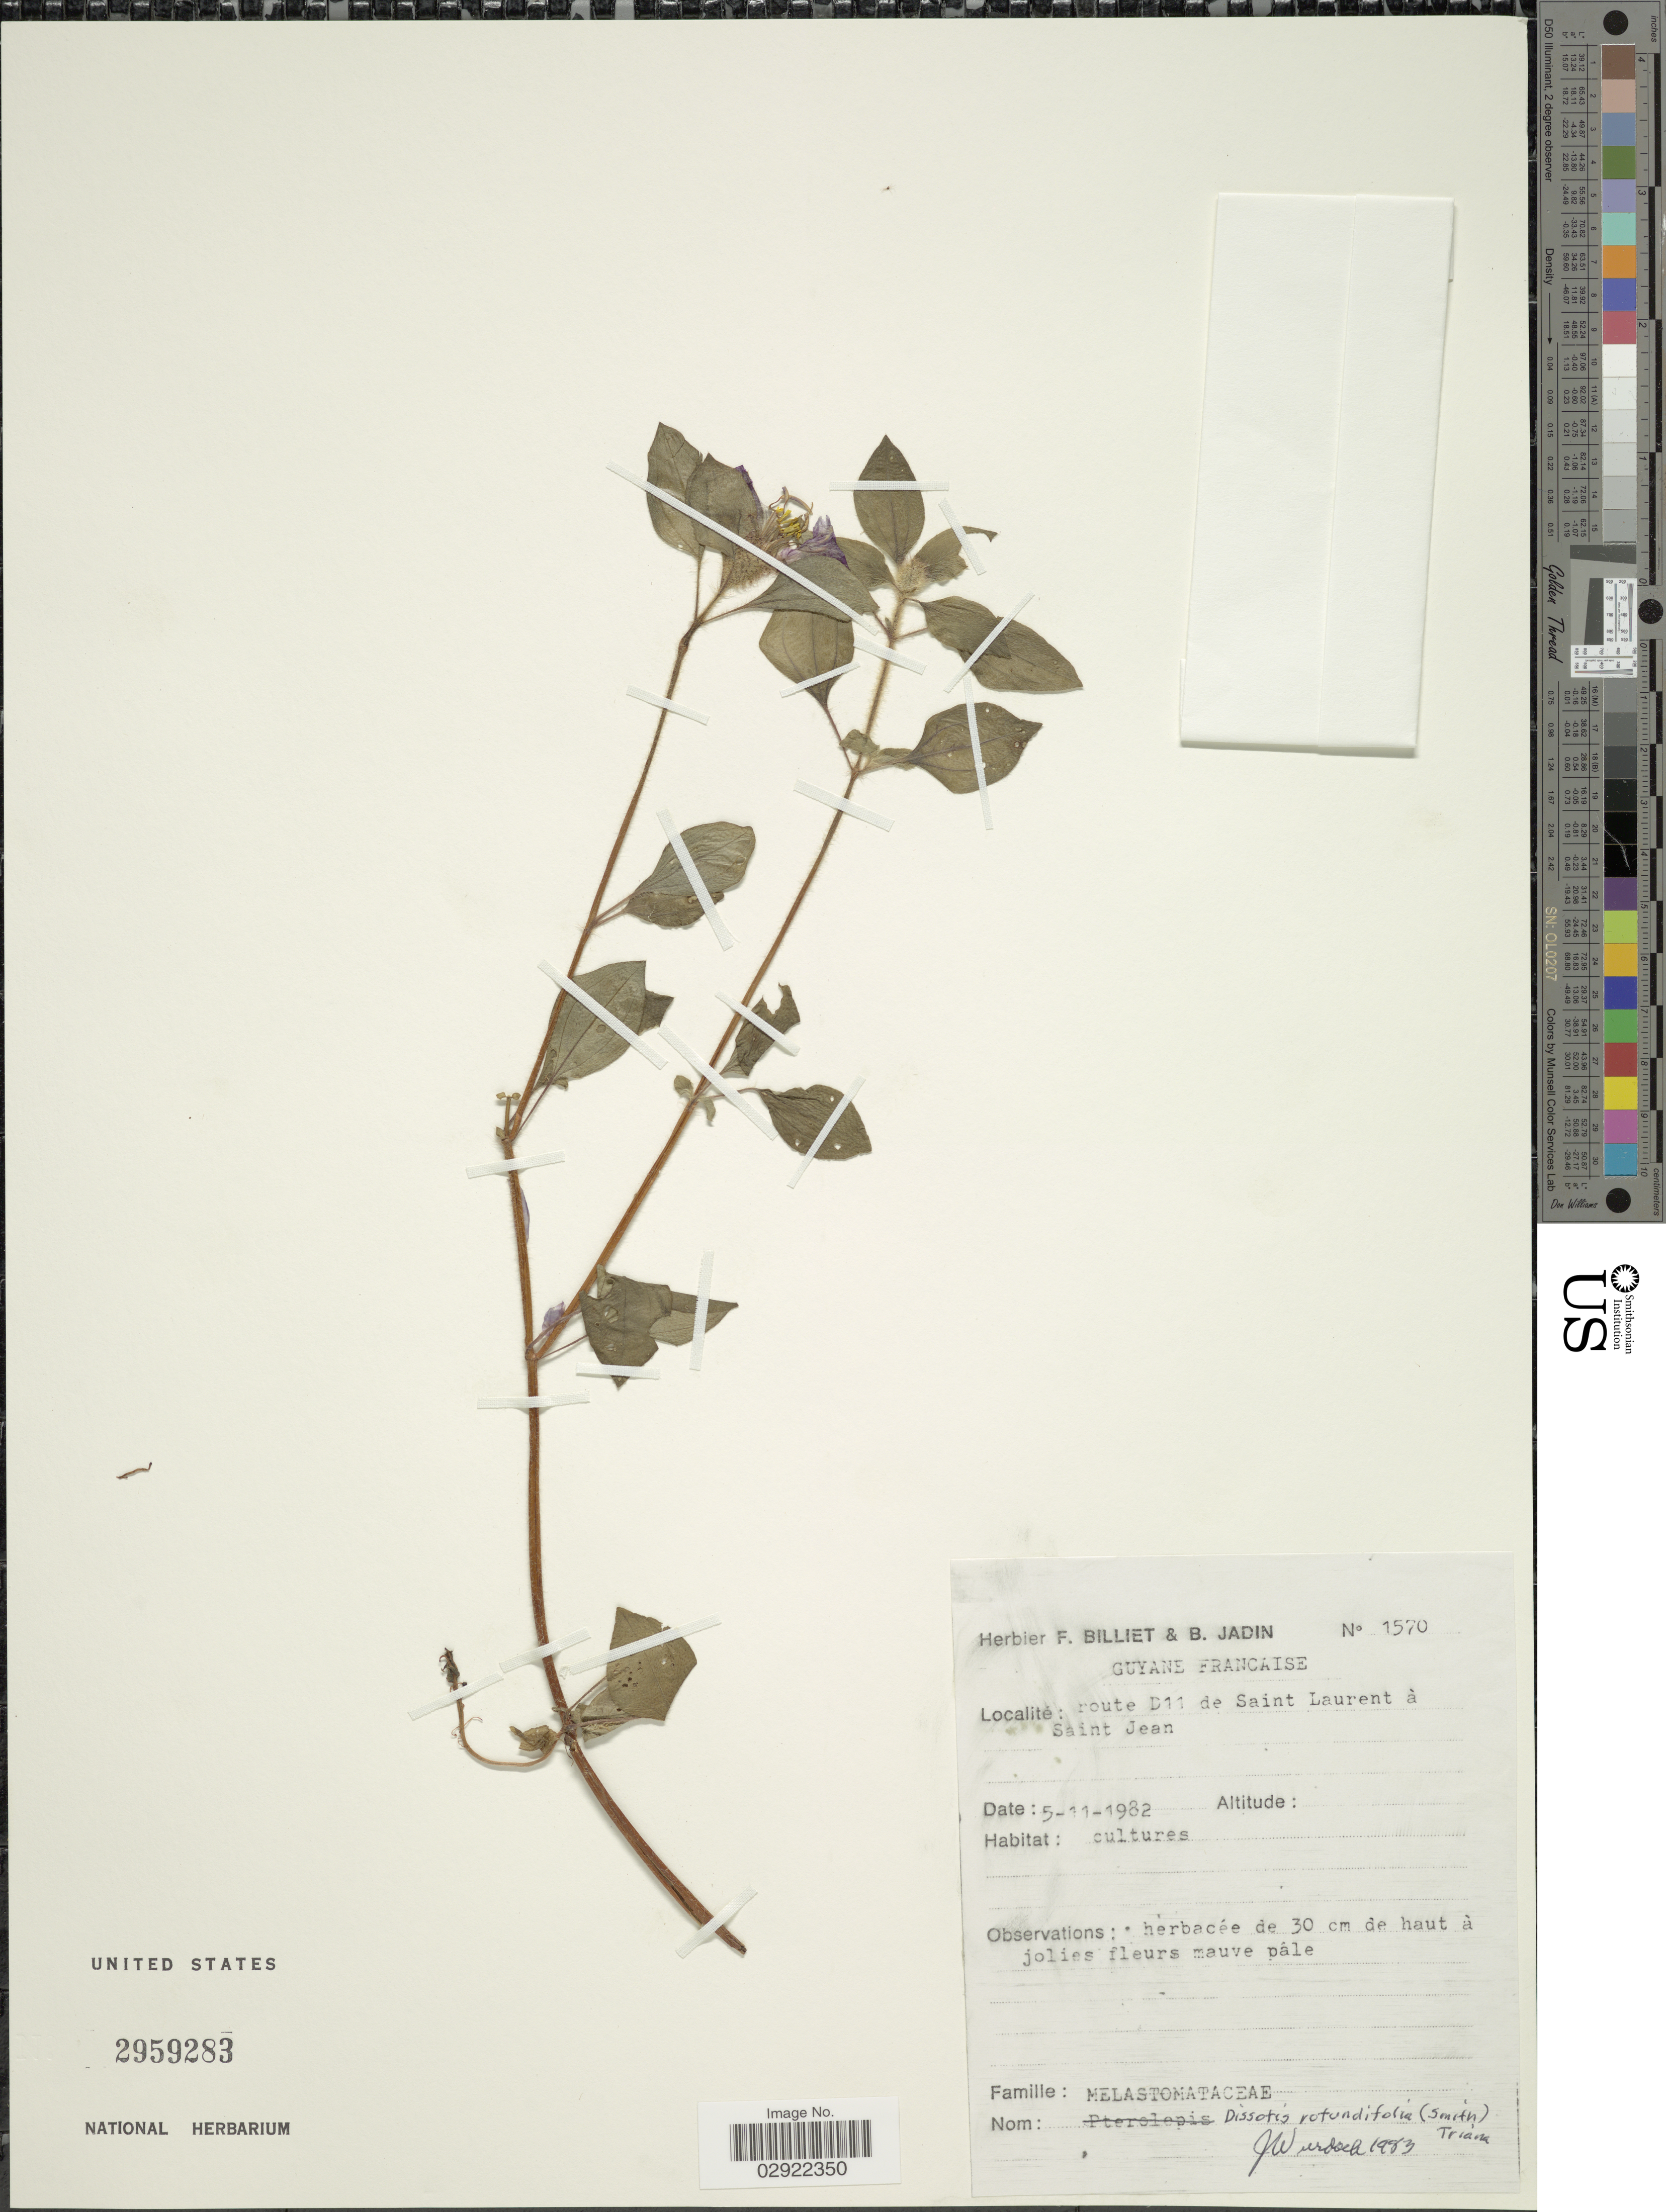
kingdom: Plantae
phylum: Tracheophyta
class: Magnoliopsida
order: Myrtales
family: Melastomataceae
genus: Heterotis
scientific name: Heterotis rotundifolia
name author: (Sm.) Jacq.-Fél.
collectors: F. Billiet & B. Jadin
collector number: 1570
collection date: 1982-11-05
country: French Guiana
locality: Guyane Franceise, route D11 de Saint Laurent à Saint Jean.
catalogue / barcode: US 2959283